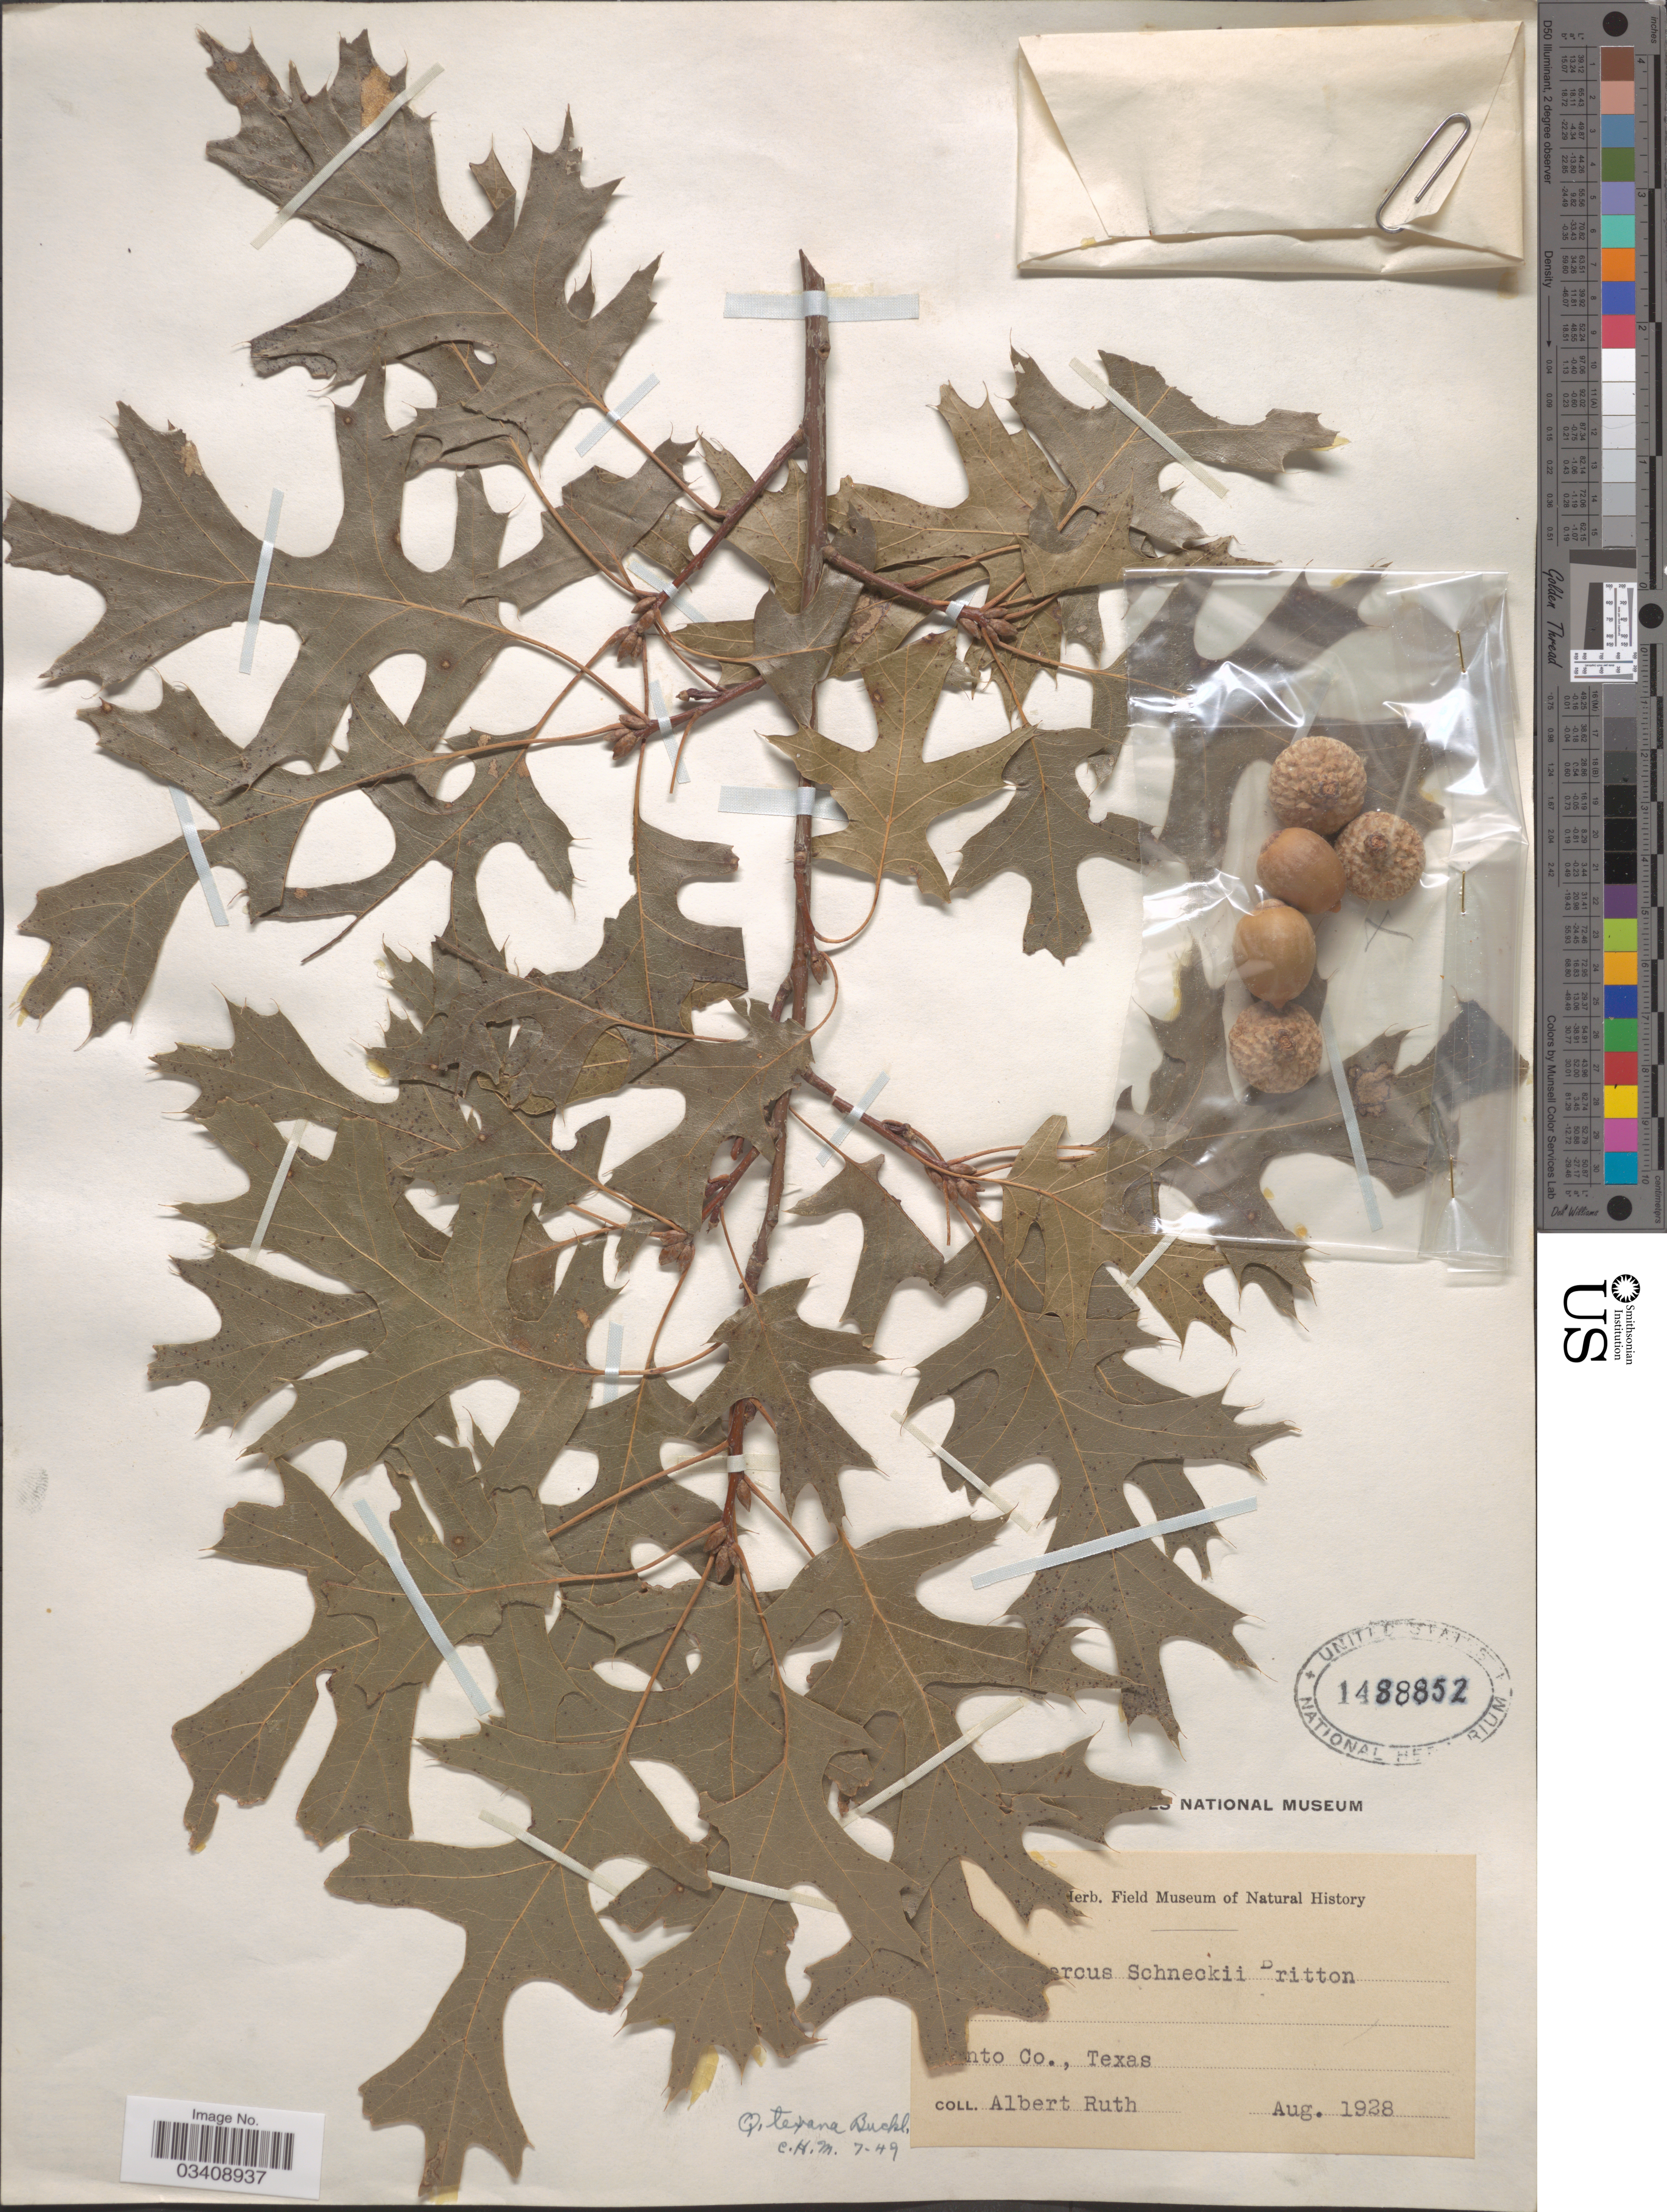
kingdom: Plantae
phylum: Tracheophyta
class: Magnoliopsida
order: Fagales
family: Fagaceae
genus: Quercus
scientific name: Quercus texana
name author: Buckley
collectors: A. Ruth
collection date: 1928-08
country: United States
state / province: Texas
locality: [illegible text]nto Co.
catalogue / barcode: US 1488852